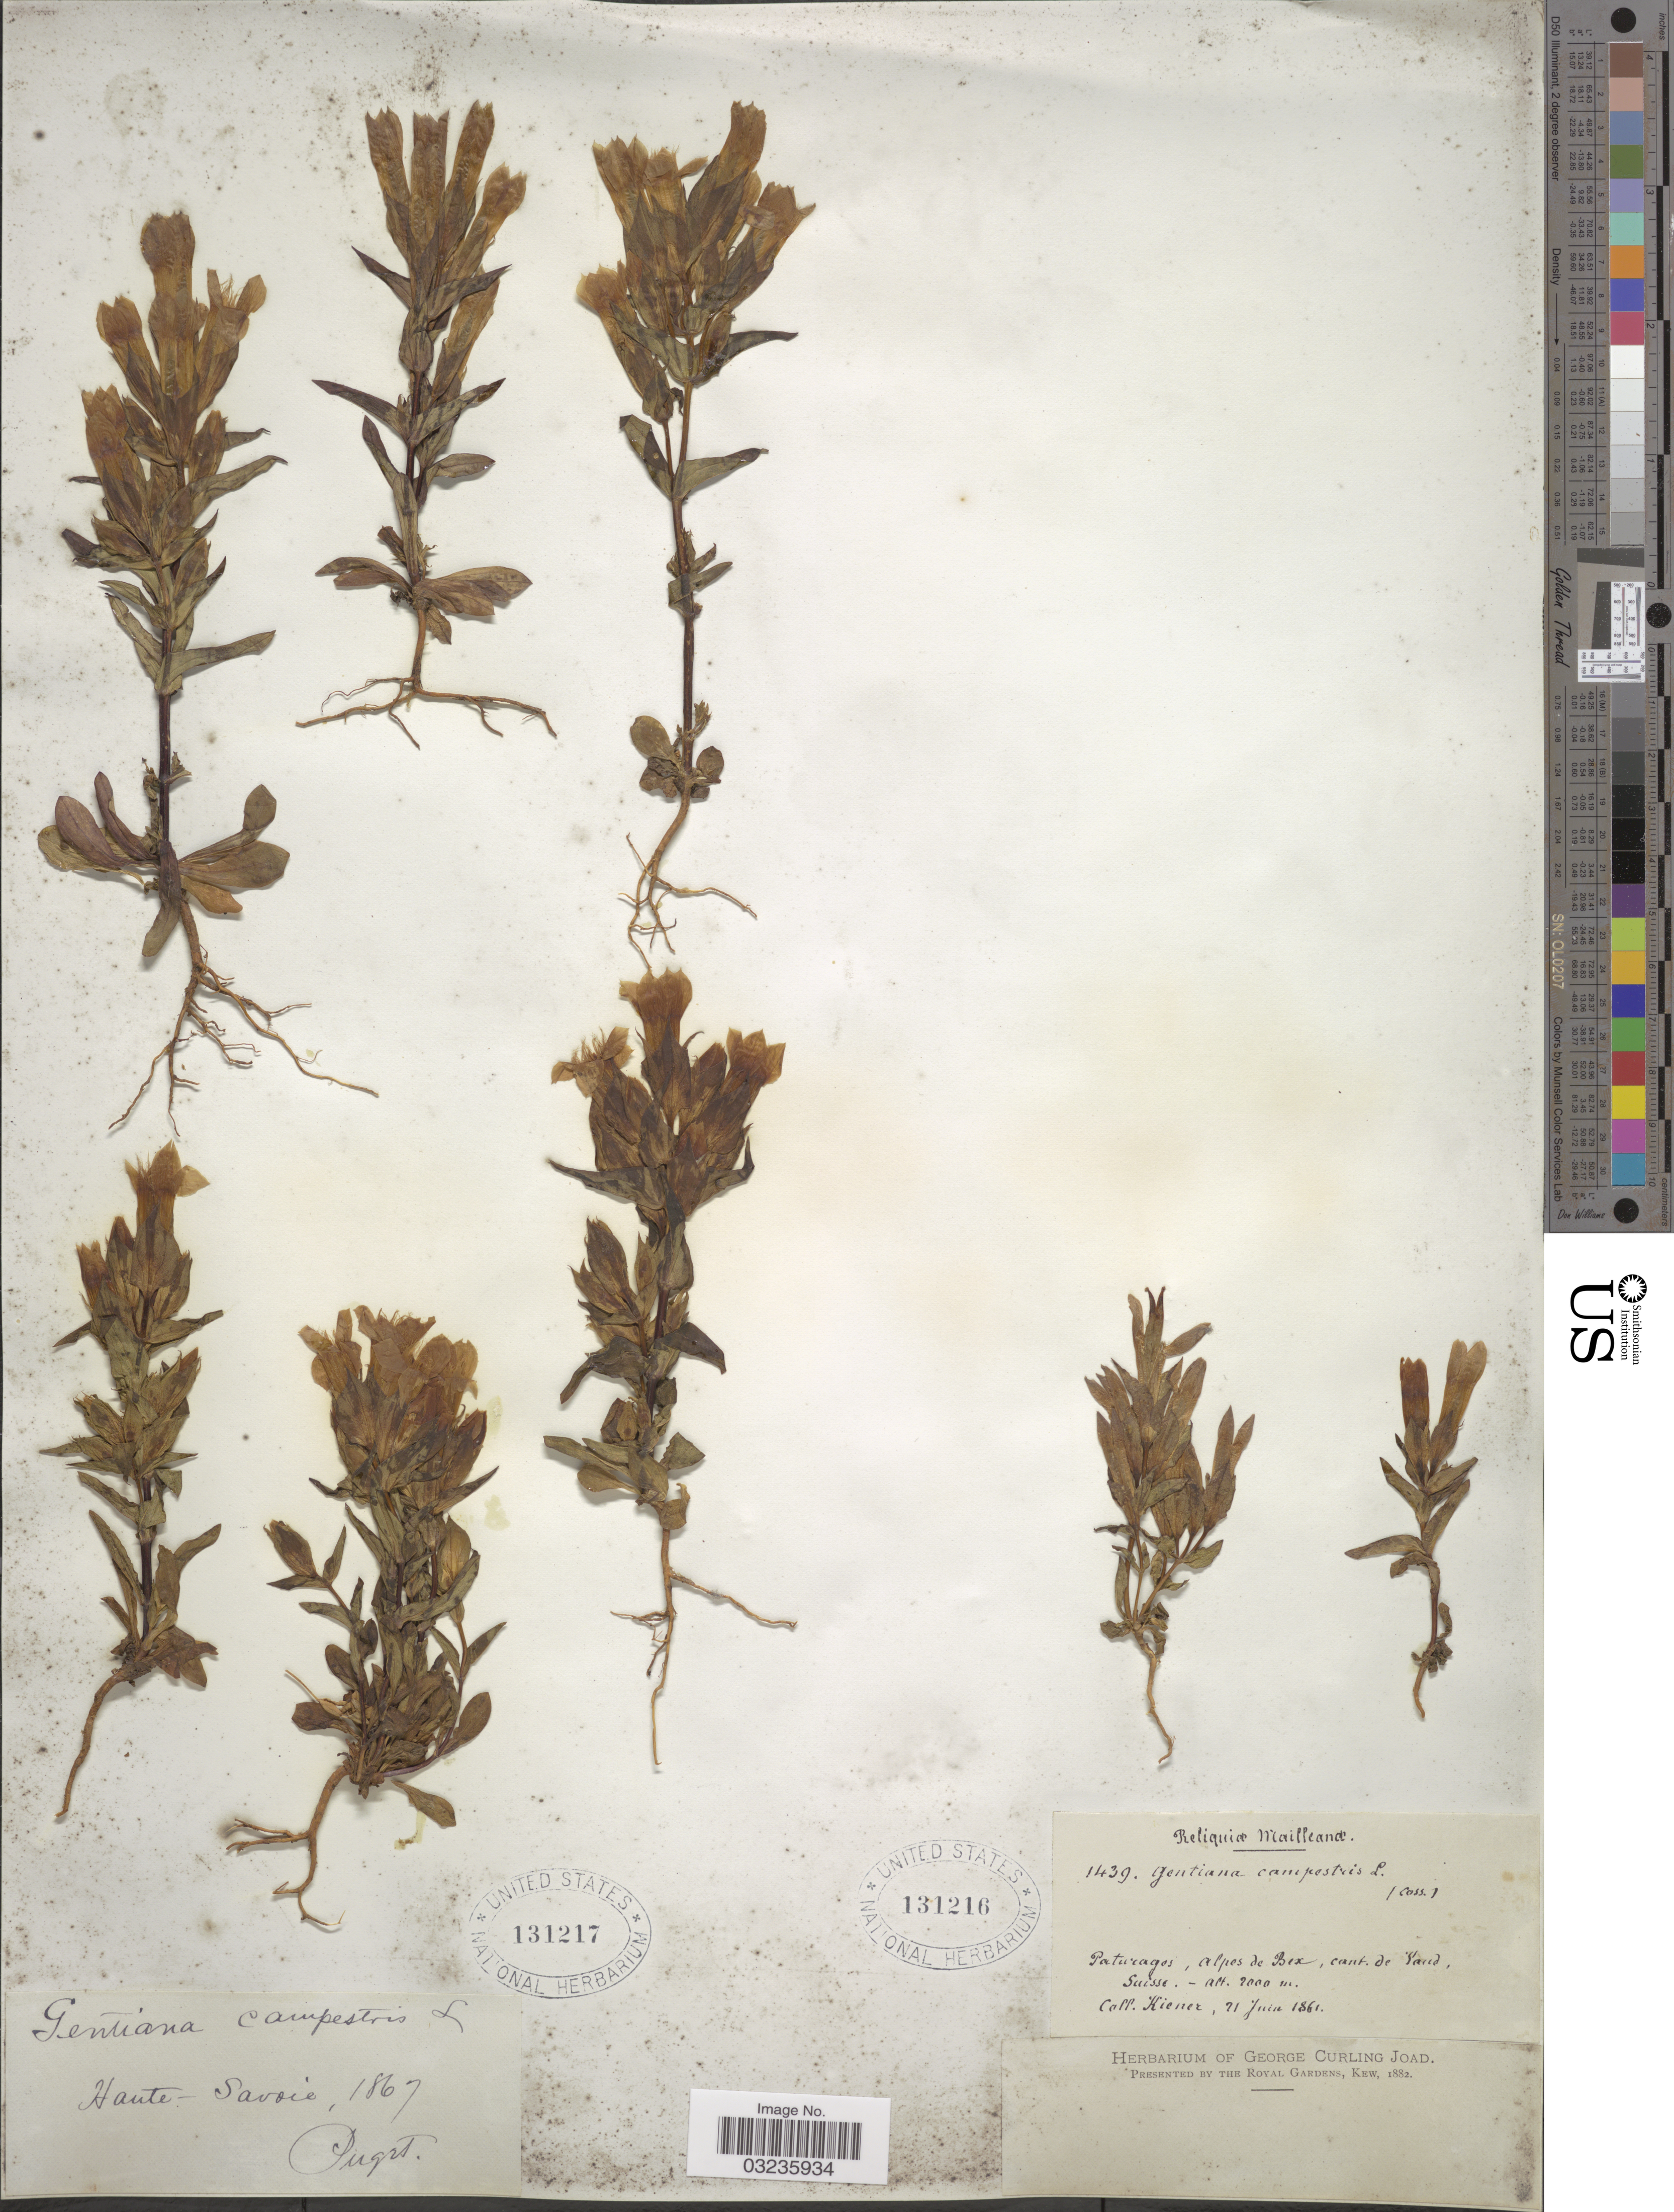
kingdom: Plantae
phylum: Tracheophyta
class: Magnoliopsida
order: Gentianales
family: Gentianaceae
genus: Gentiana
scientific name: Gentiana campestris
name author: L.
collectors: -. Puget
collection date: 1867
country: France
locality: Haute-Savoie.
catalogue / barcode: US 131217-2